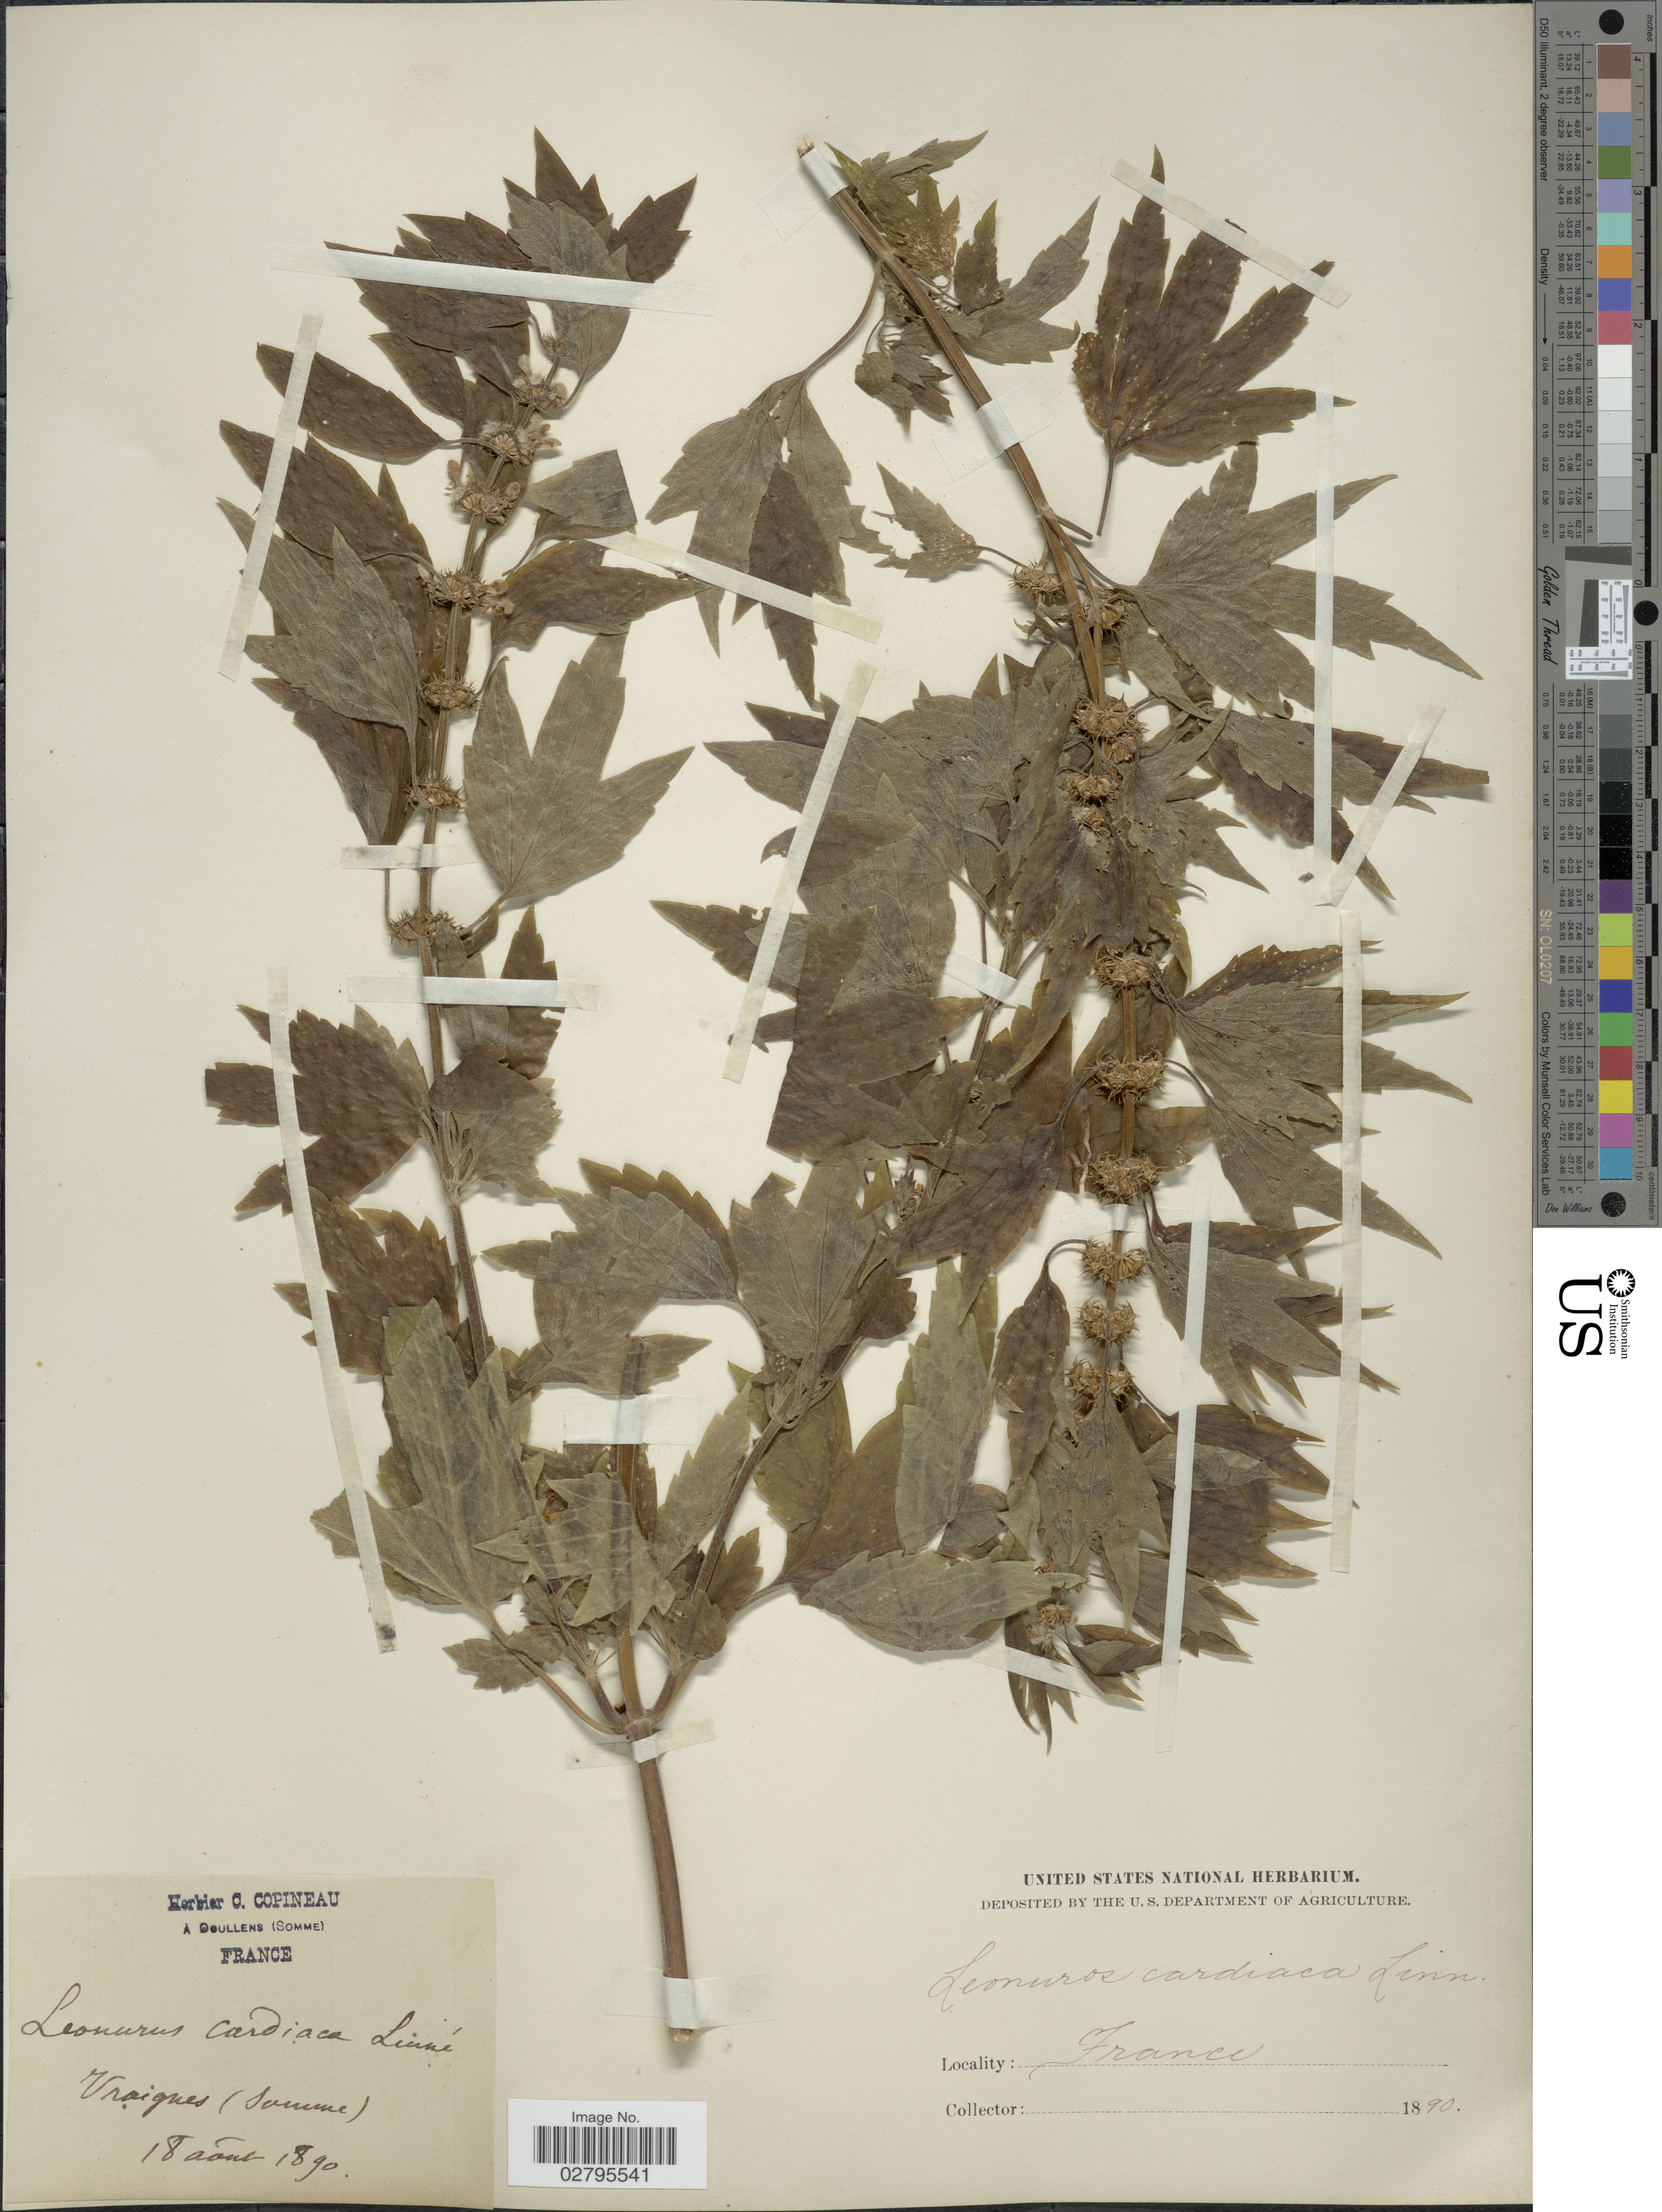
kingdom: Plantae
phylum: Tracheophyta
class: Magnoliopsida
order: Lamiales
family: Lamiaceae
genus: Leonurus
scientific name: Leonurus cardiaca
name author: L.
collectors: ex herb. C. Copineau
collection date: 1890-08-18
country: France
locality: Vraignes (somme).